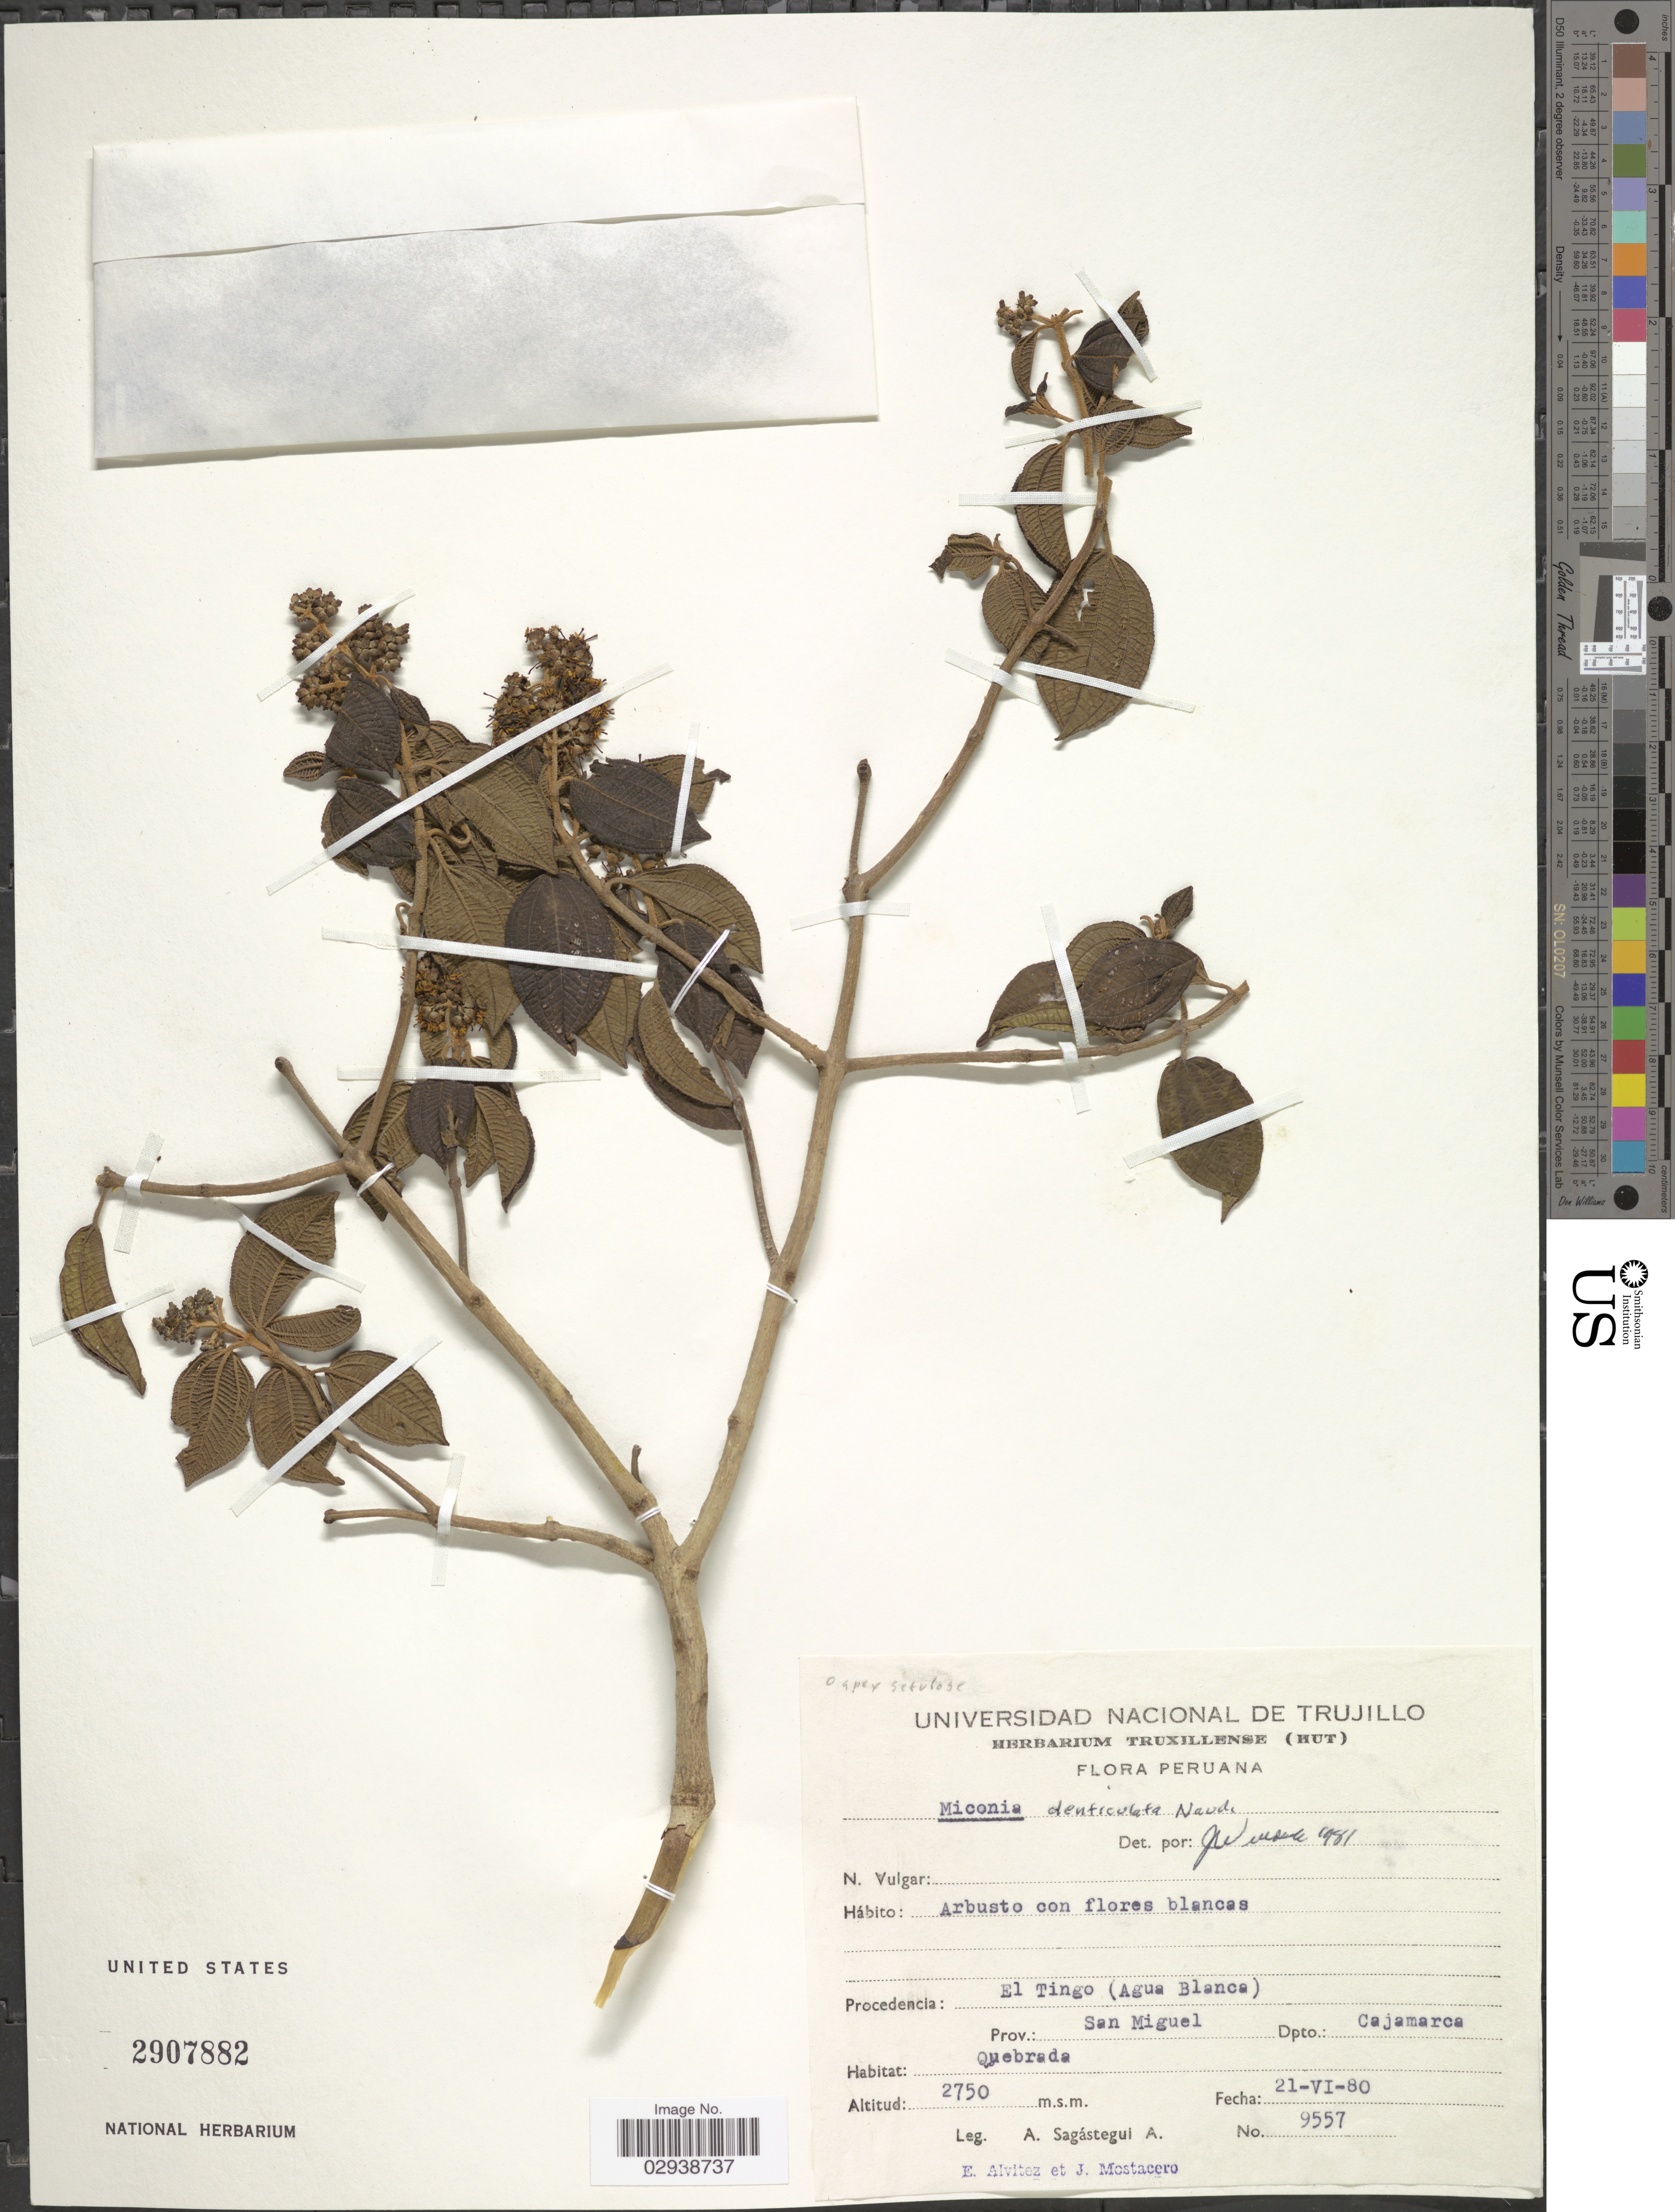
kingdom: Plantae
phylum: Tracheophyta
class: Magnoliopsida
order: Myrtales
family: Melastomataceae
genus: Miconia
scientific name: Miconia denticulata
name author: Naudin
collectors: A. Sagástegui A., E. Alvitez I. & J. Mostacero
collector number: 9557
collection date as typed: Transcribed d/m/y: 21/6/80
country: Peru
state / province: Cajamarca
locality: Procedencia: El Tingo (Agua Blanca) Prov.: San Miguel, Dpto.: Cajamarca.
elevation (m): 2750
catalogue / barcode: US 2907882